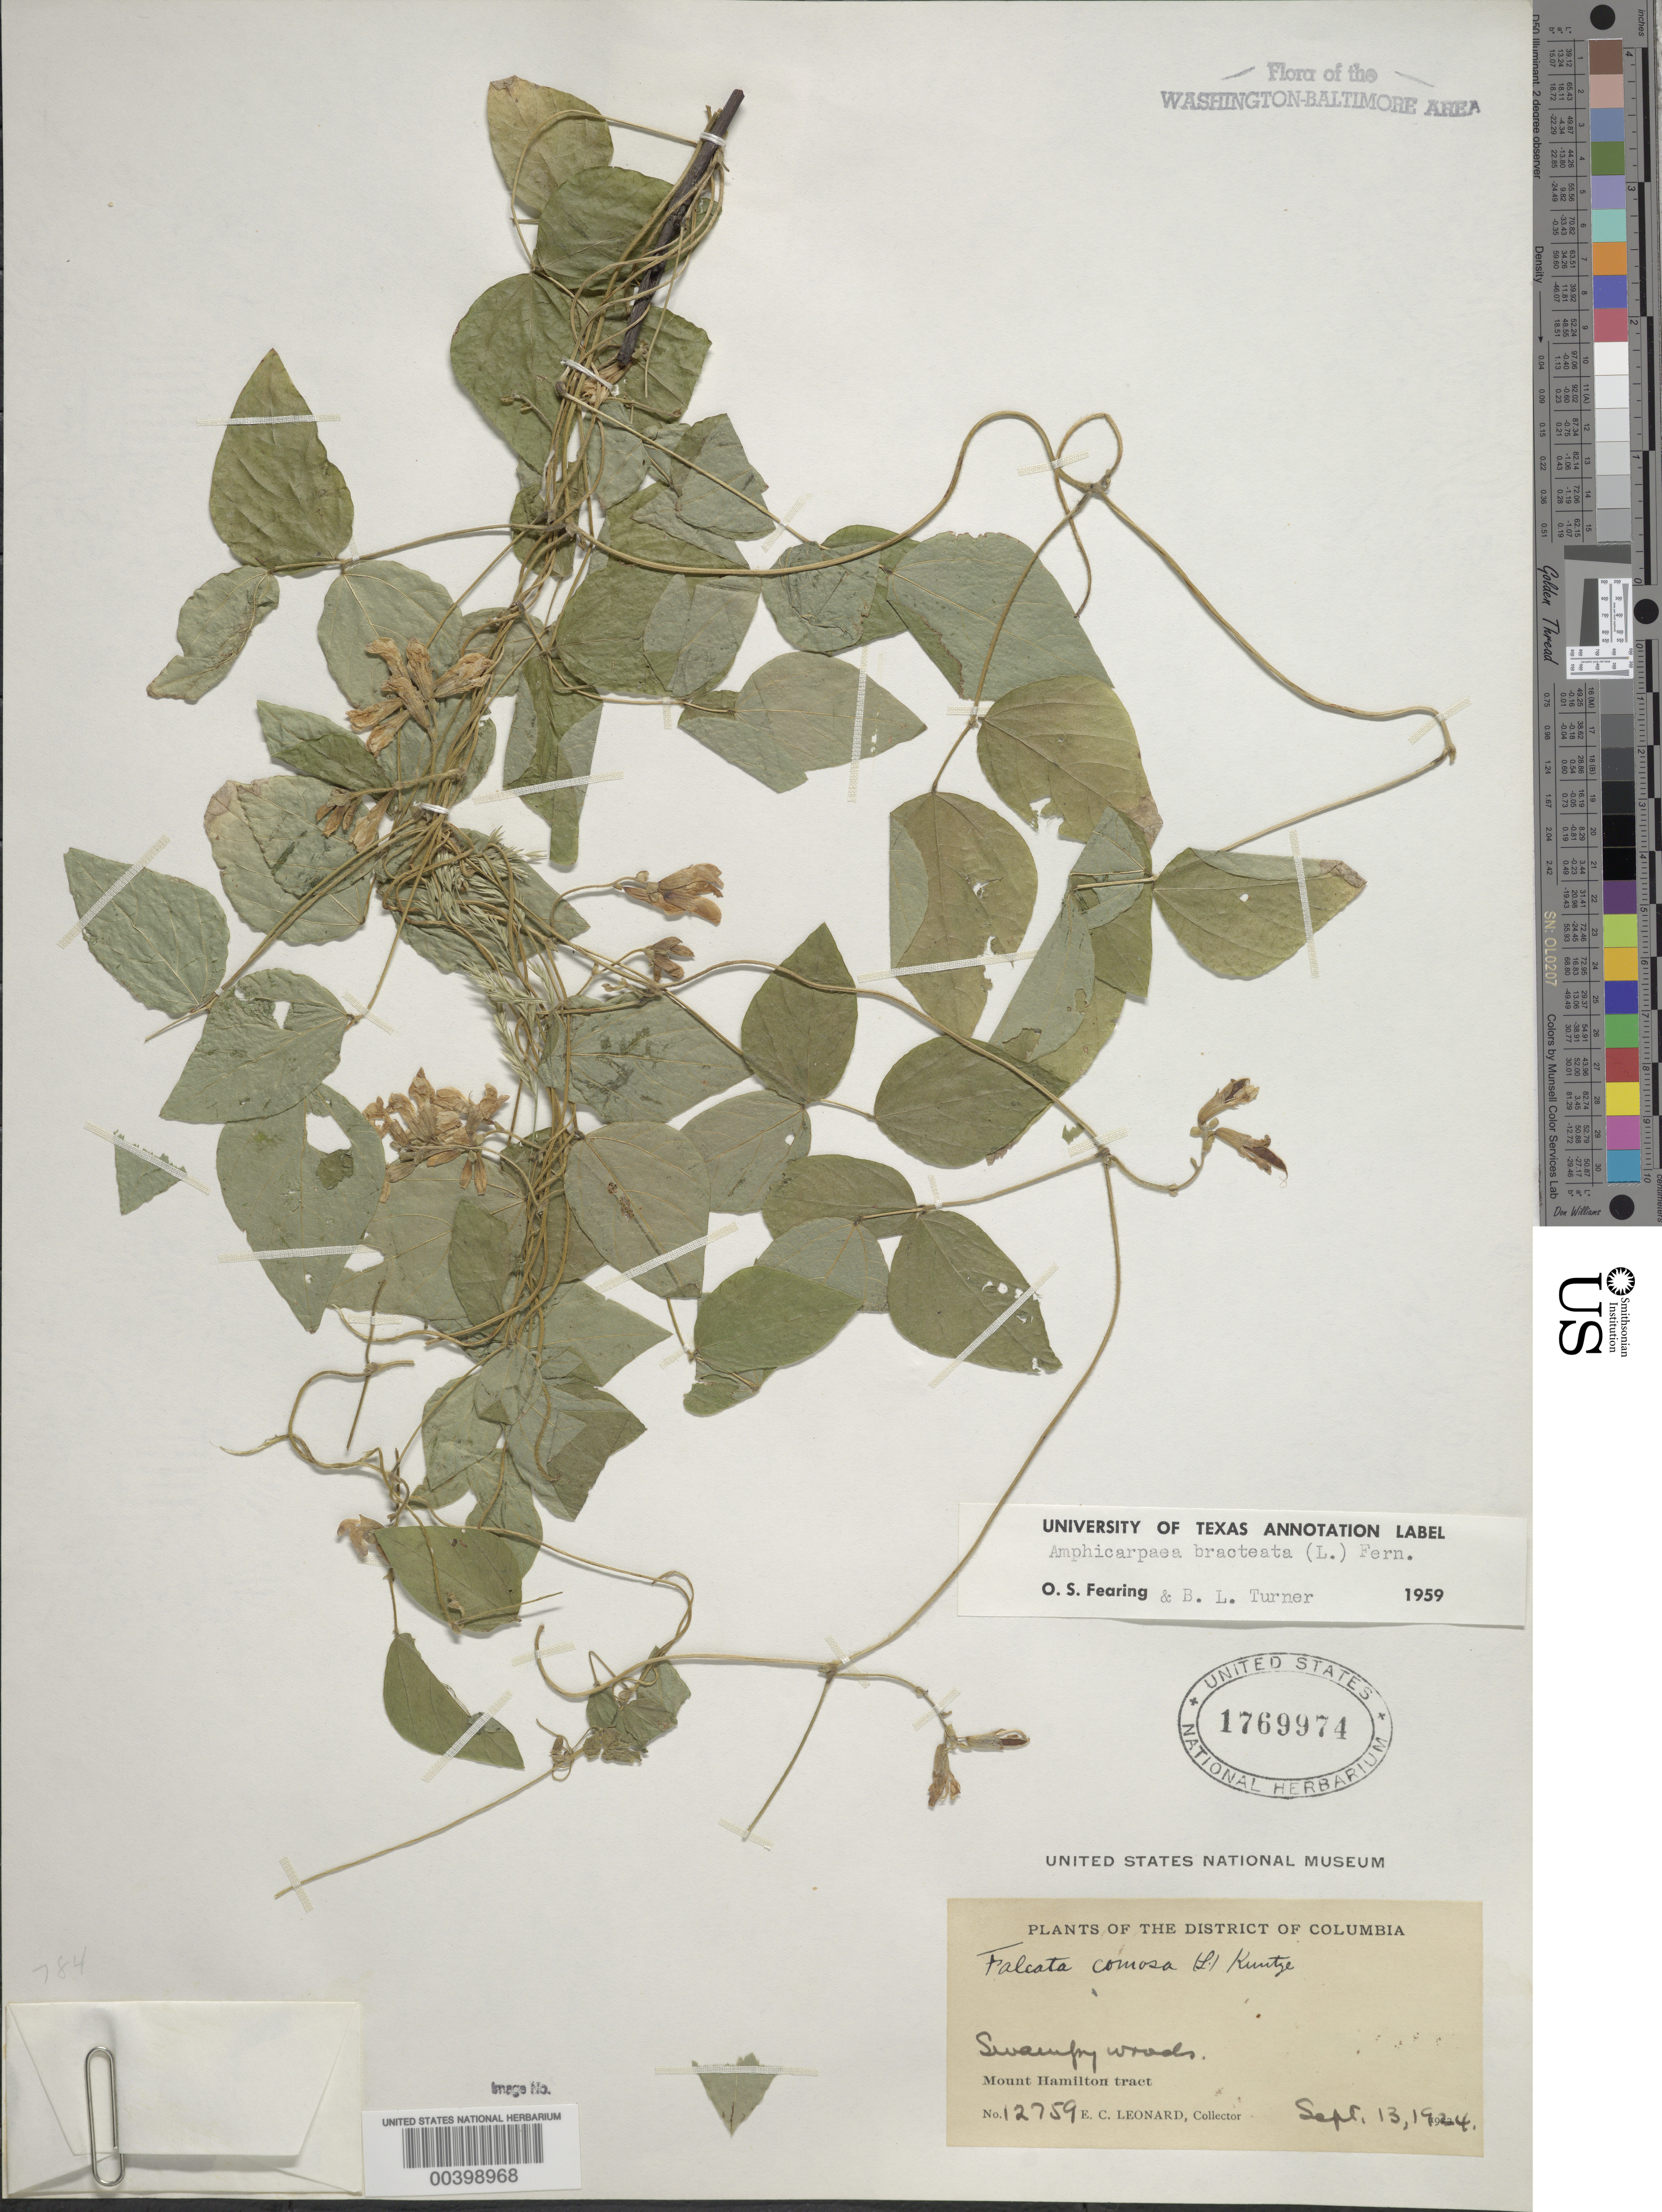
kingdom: Plantae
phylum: Tracheophyta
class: Magnoliopsida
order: Fabales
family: Fabaceae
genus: Amphicarpaea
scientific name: Amphicarpaea bracteata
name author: (L.) Fernald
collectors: E. C. Leonard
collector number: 12759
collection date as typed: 13 Sep 1924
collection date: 1924-09-13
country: United States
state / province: District of Columbia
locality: Mount Hamilton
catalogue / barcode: US 1769974